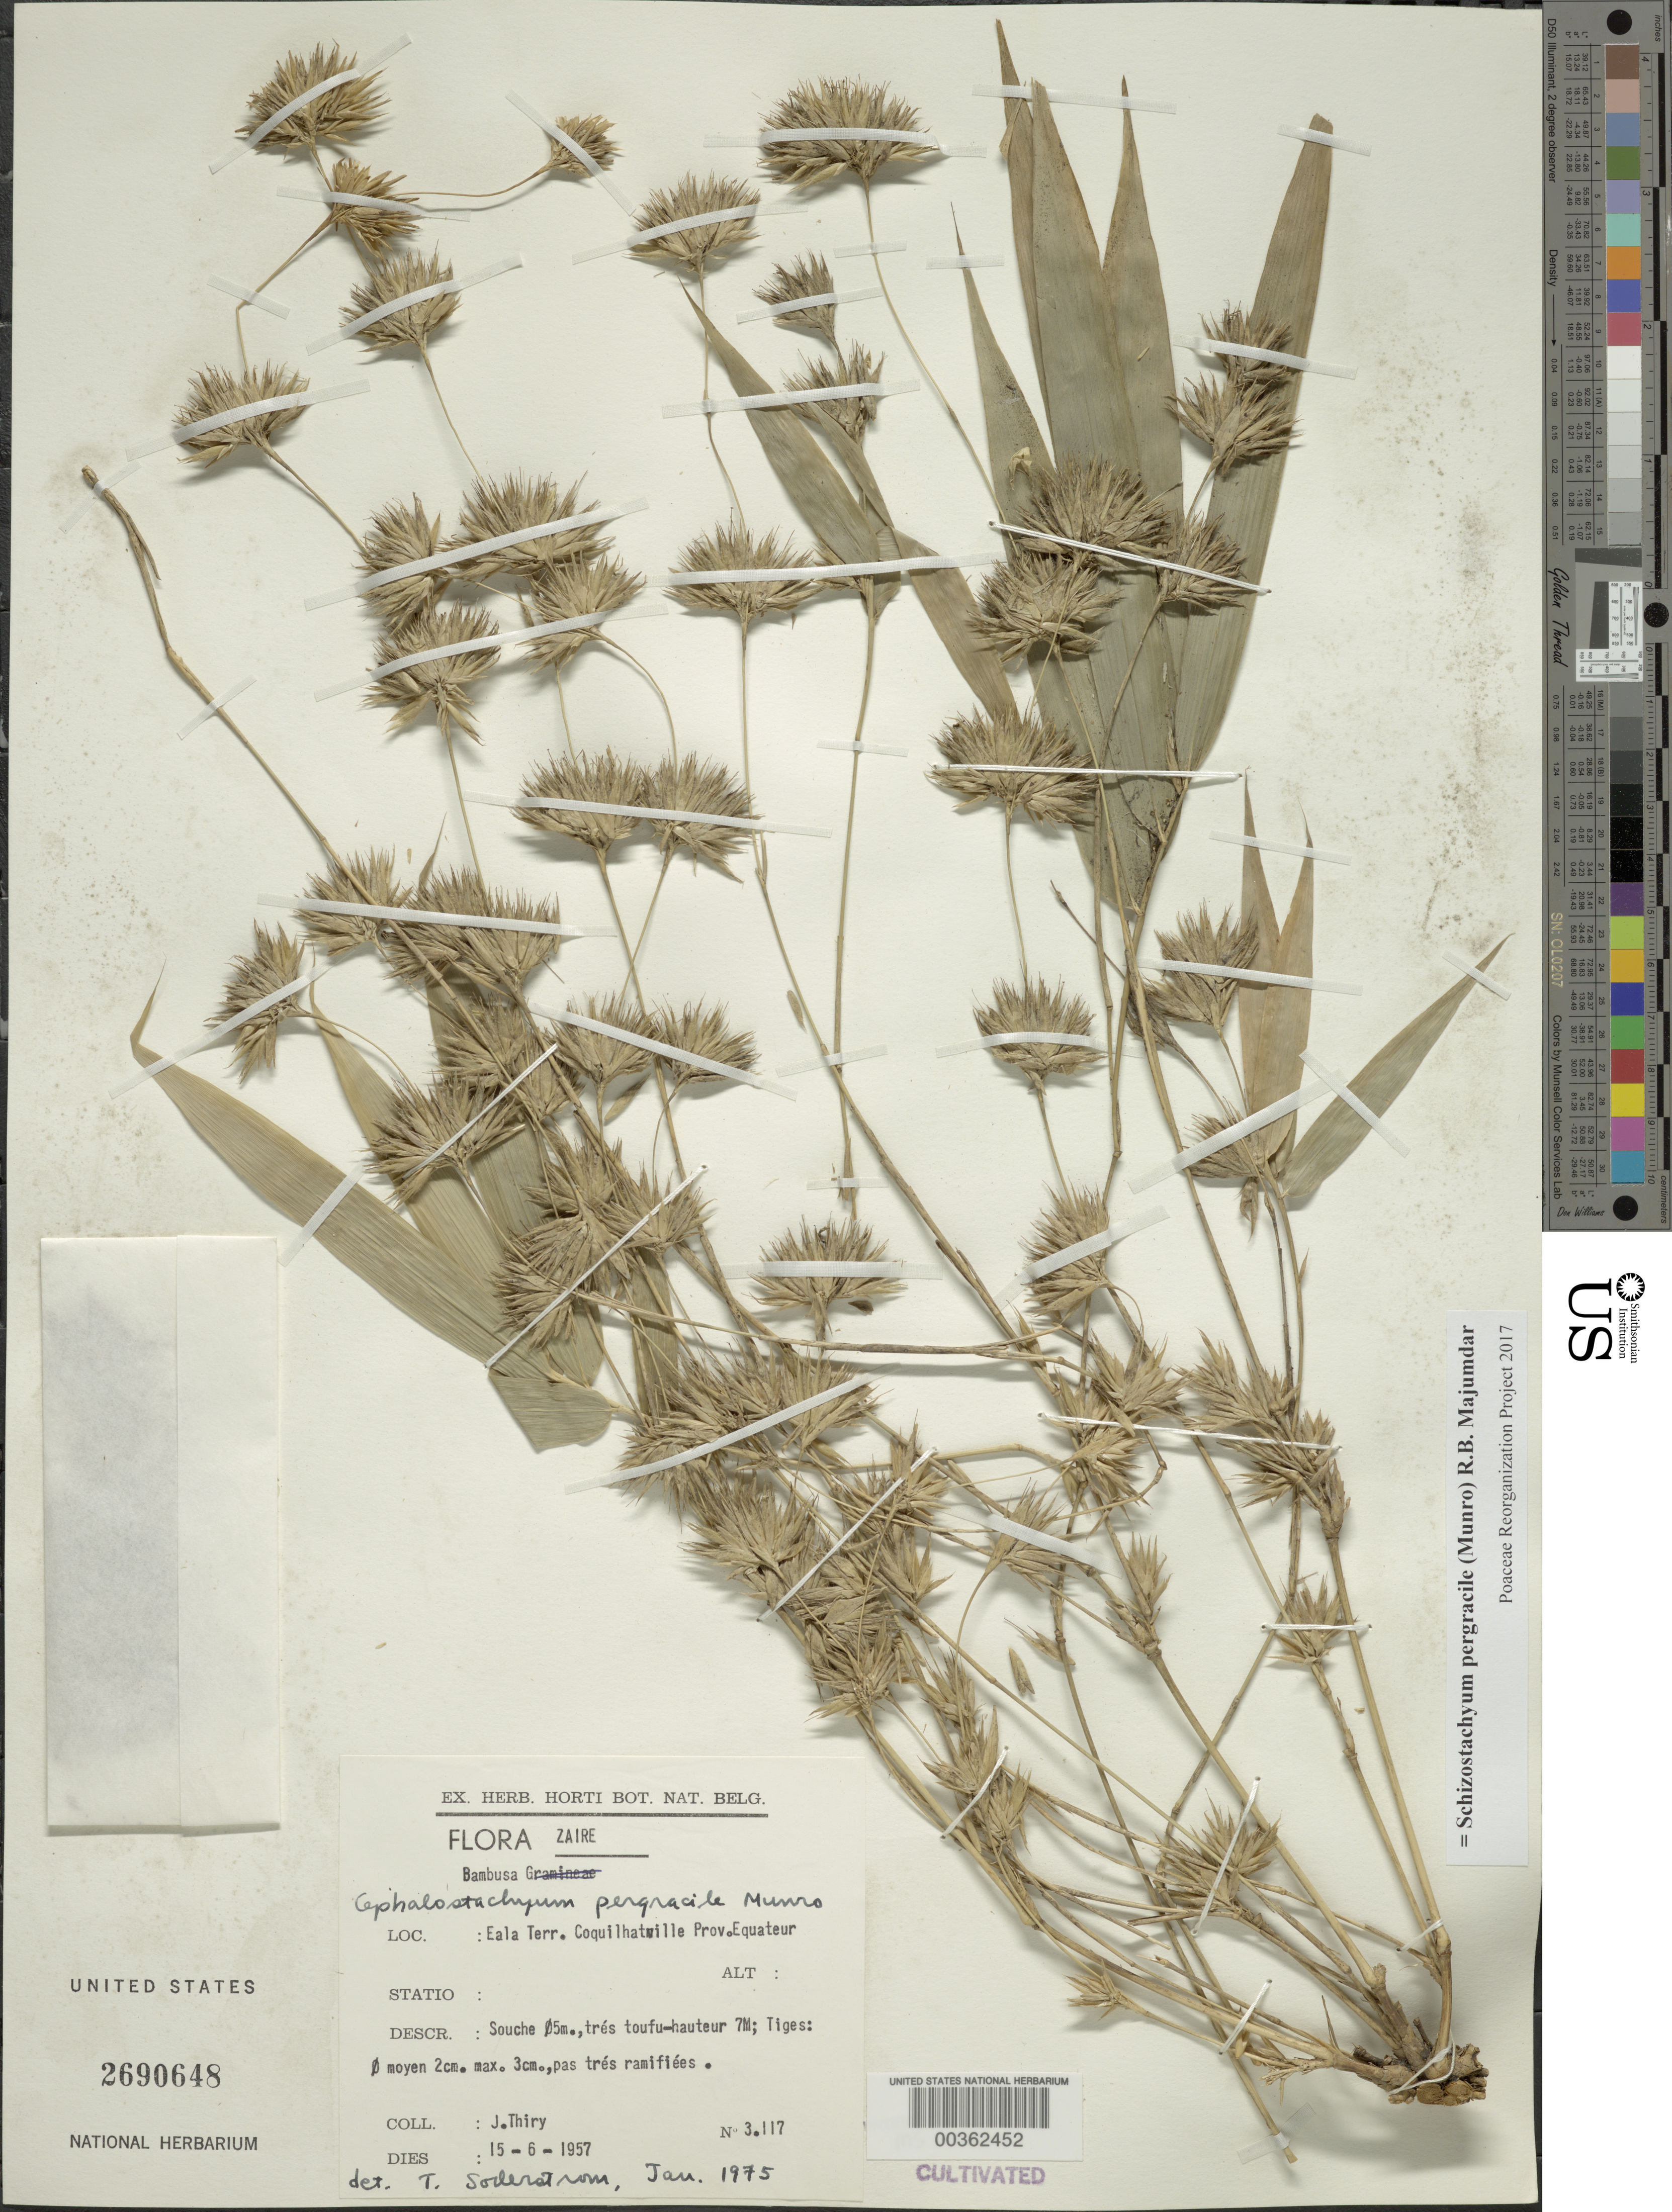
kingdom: Plantae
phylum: Tracheophyta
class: Liliopsida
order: Poales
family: Poaceae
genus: Schizostachyum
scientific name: Schizostachyum pergracile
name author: (Munro) R.B. Majumdar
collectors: J. Thiry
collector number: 3117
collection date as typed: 15 Jun 1957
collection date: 1957-06-15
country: Congo, Democratic Republic of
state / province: Équateur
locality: Eala terr., coquilhatville prov.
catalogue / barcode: US 2690648